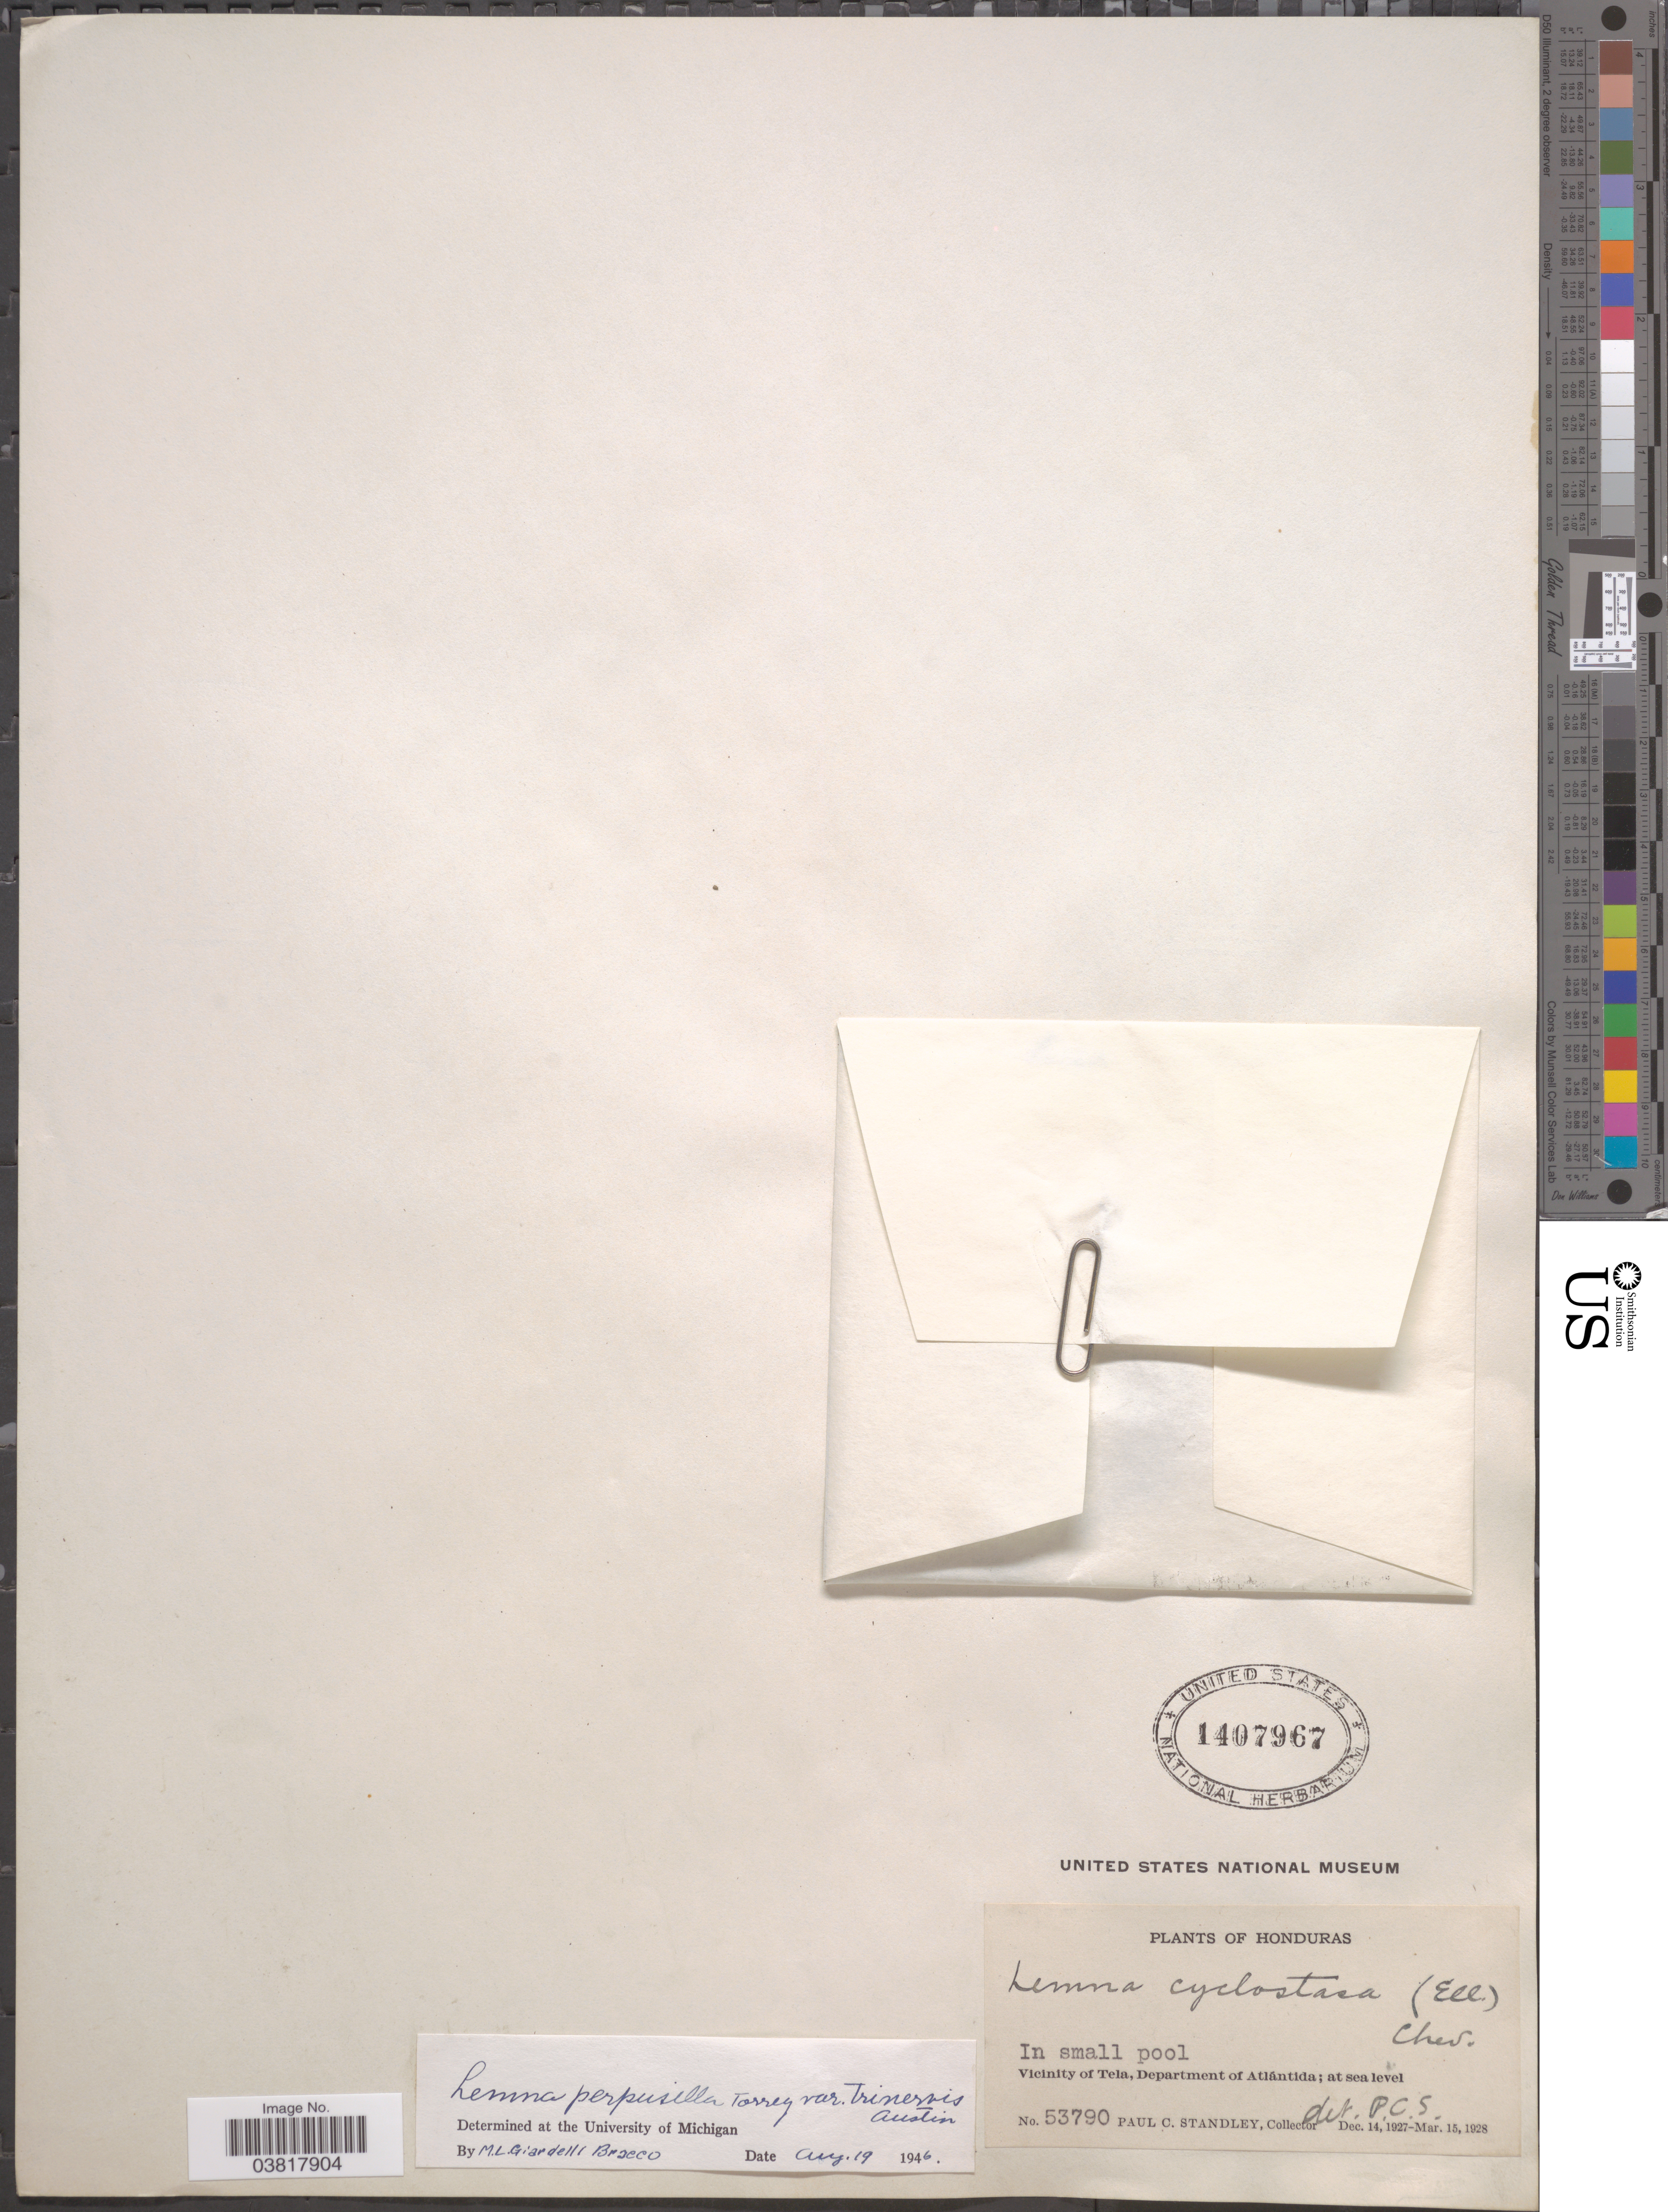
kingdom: Plantae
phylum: Tracheophyta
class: Liliopsida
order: Alismatales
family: Araceae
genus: Lemna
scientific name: Lemna perpusilla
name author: Torr.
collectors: P. C. Standley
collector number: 53790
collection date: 1927-12-14/1928-03-15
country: Honduras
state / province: Atlantida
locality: Vicinity of Tela, Department of Atlántida.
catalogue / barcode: US 1407967